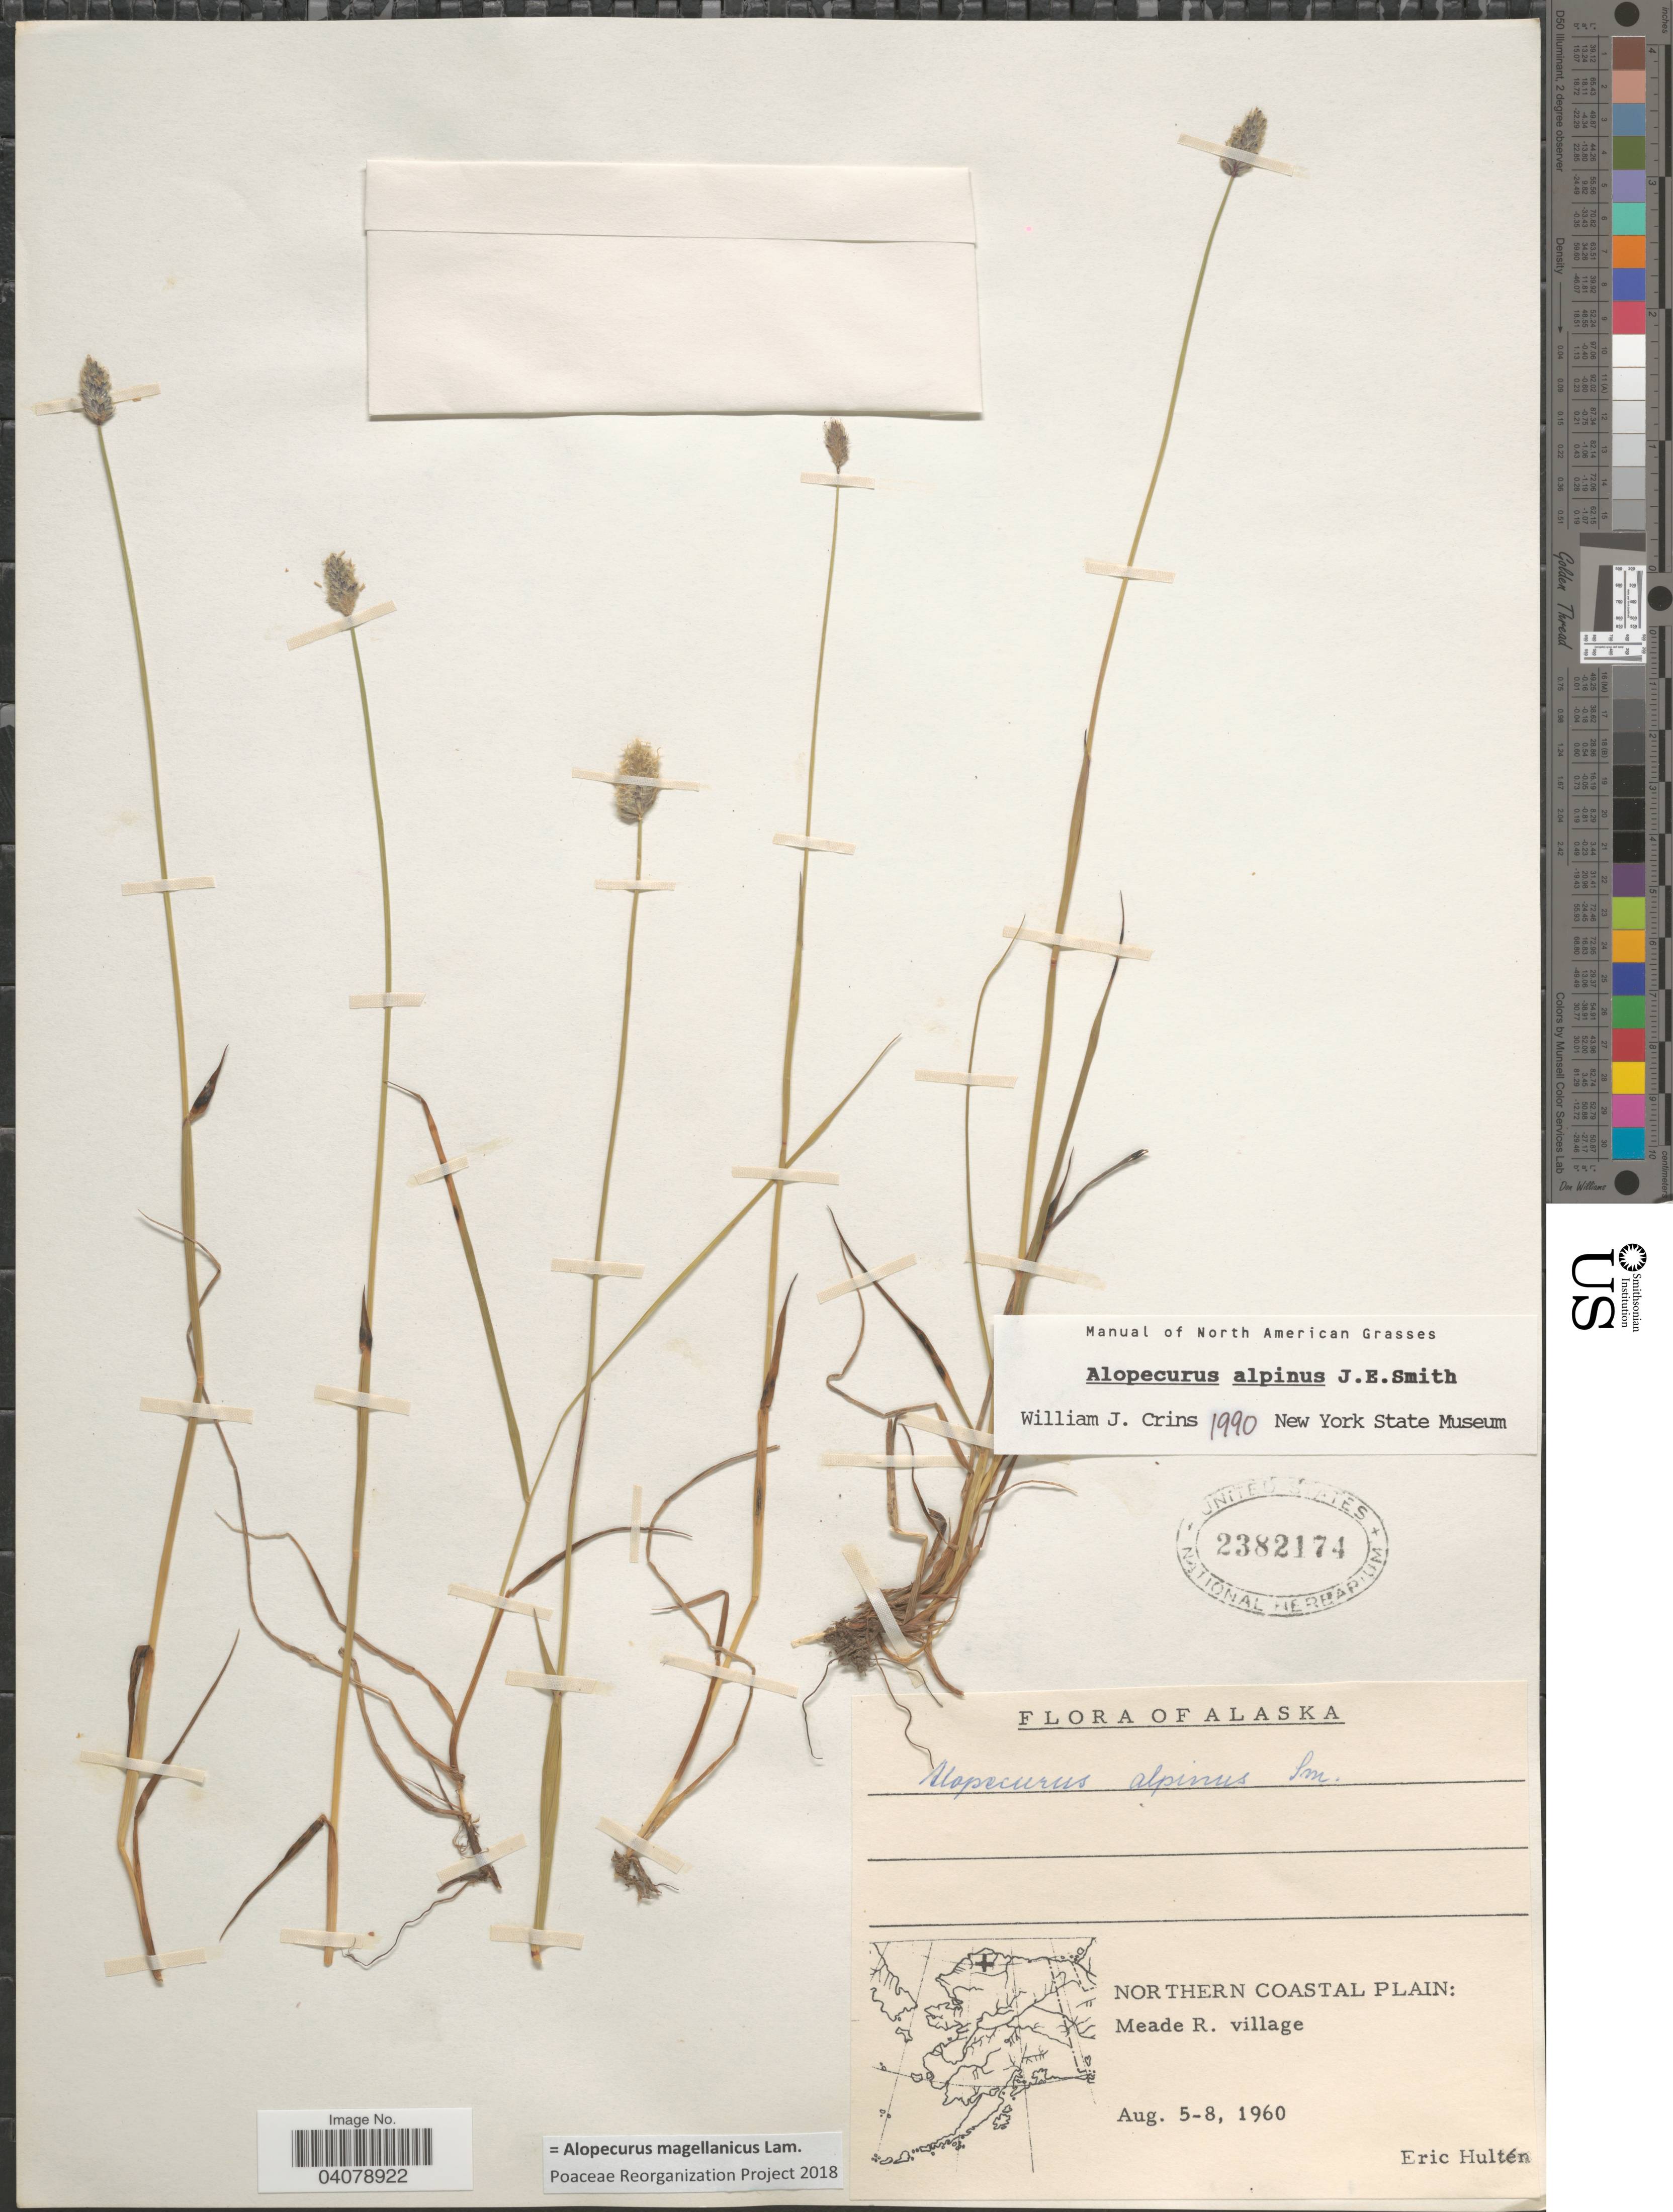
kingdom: Plantae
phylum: Tracheophyta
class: Liliopsida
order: Poales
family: Poaceae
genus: Alopecurus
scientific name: Alopecurus magellanicus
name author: Lam.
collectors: E. G. Hultén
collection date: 1960-08-05/1960-08-08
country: United States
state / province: Alaska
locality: Northern Coastal Plain: Meade R. village.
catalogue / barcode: US 2382174